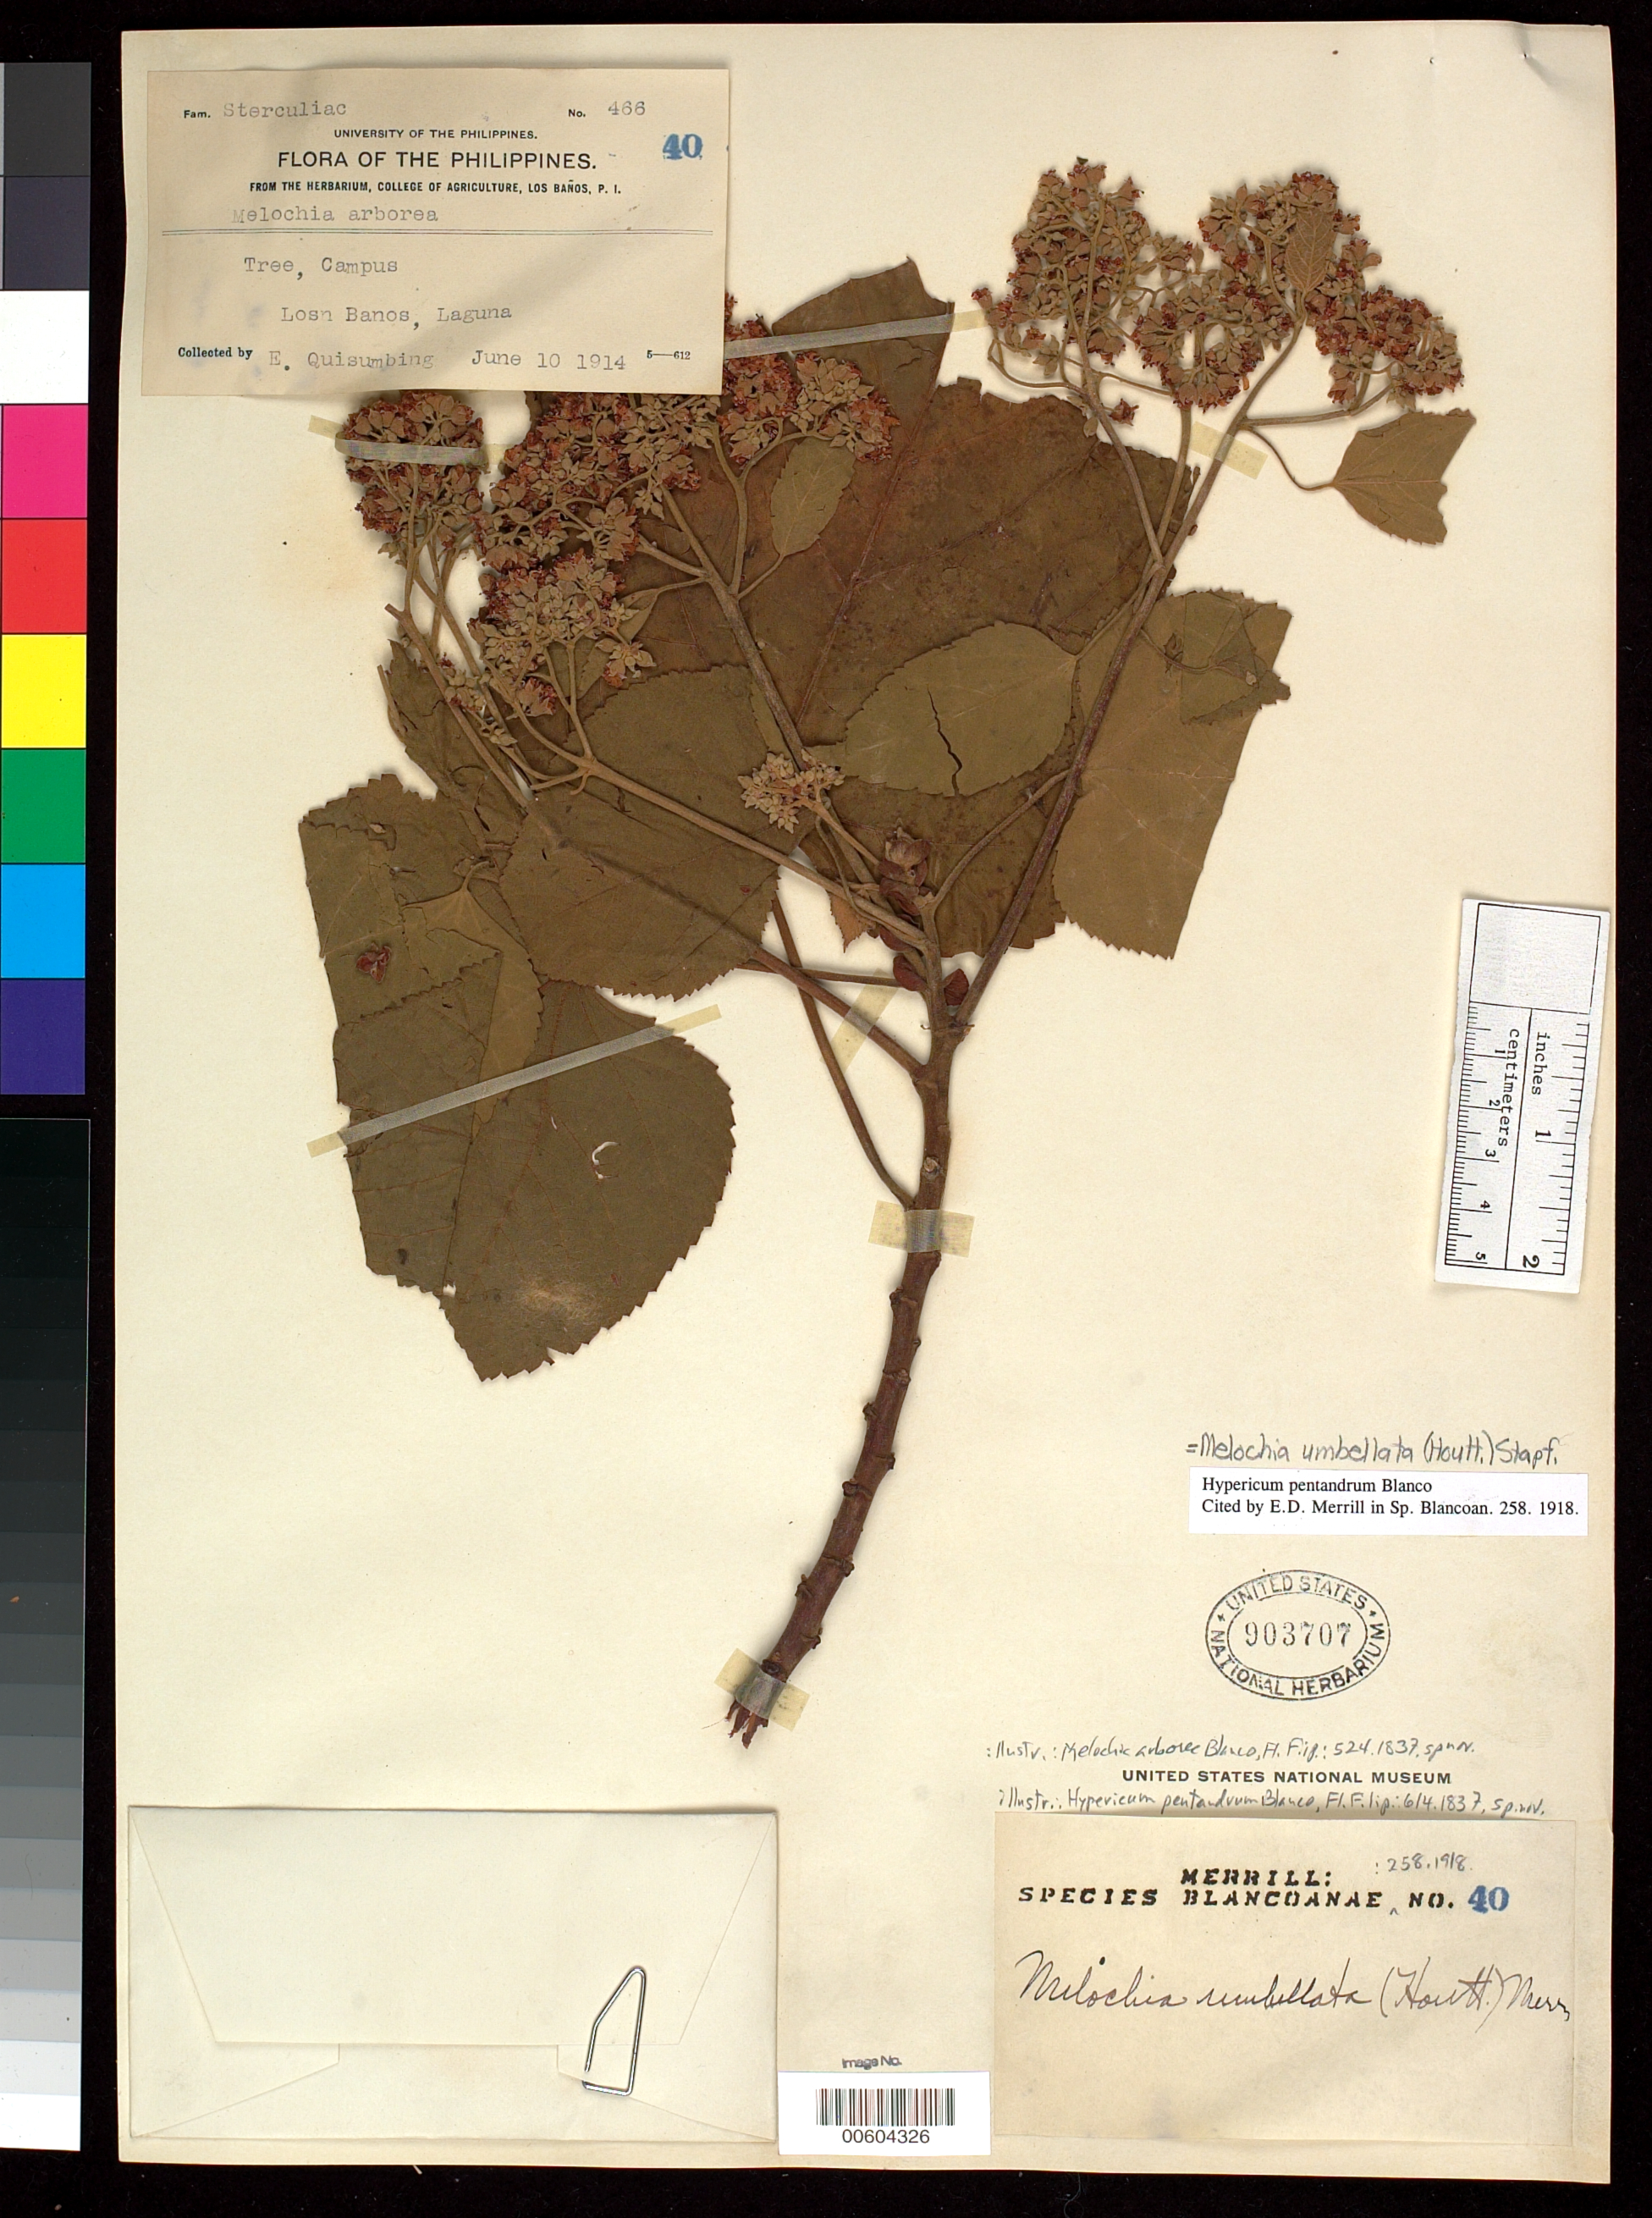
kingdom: Plantae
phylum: Tracheophyta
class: Magnoliopsida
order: Malpighiales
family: Hypericaceae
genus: Hypericum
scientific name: Hypericum pentandrum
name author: Blanco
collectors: E. Quisumbing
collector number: Sp. Blancoan. 0040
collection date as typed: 10 Jun 1914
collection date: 1914-06-10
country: Philippines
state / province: Calabarzon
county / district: Laguna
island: Luzon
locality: Los baños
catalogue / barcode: US 903707